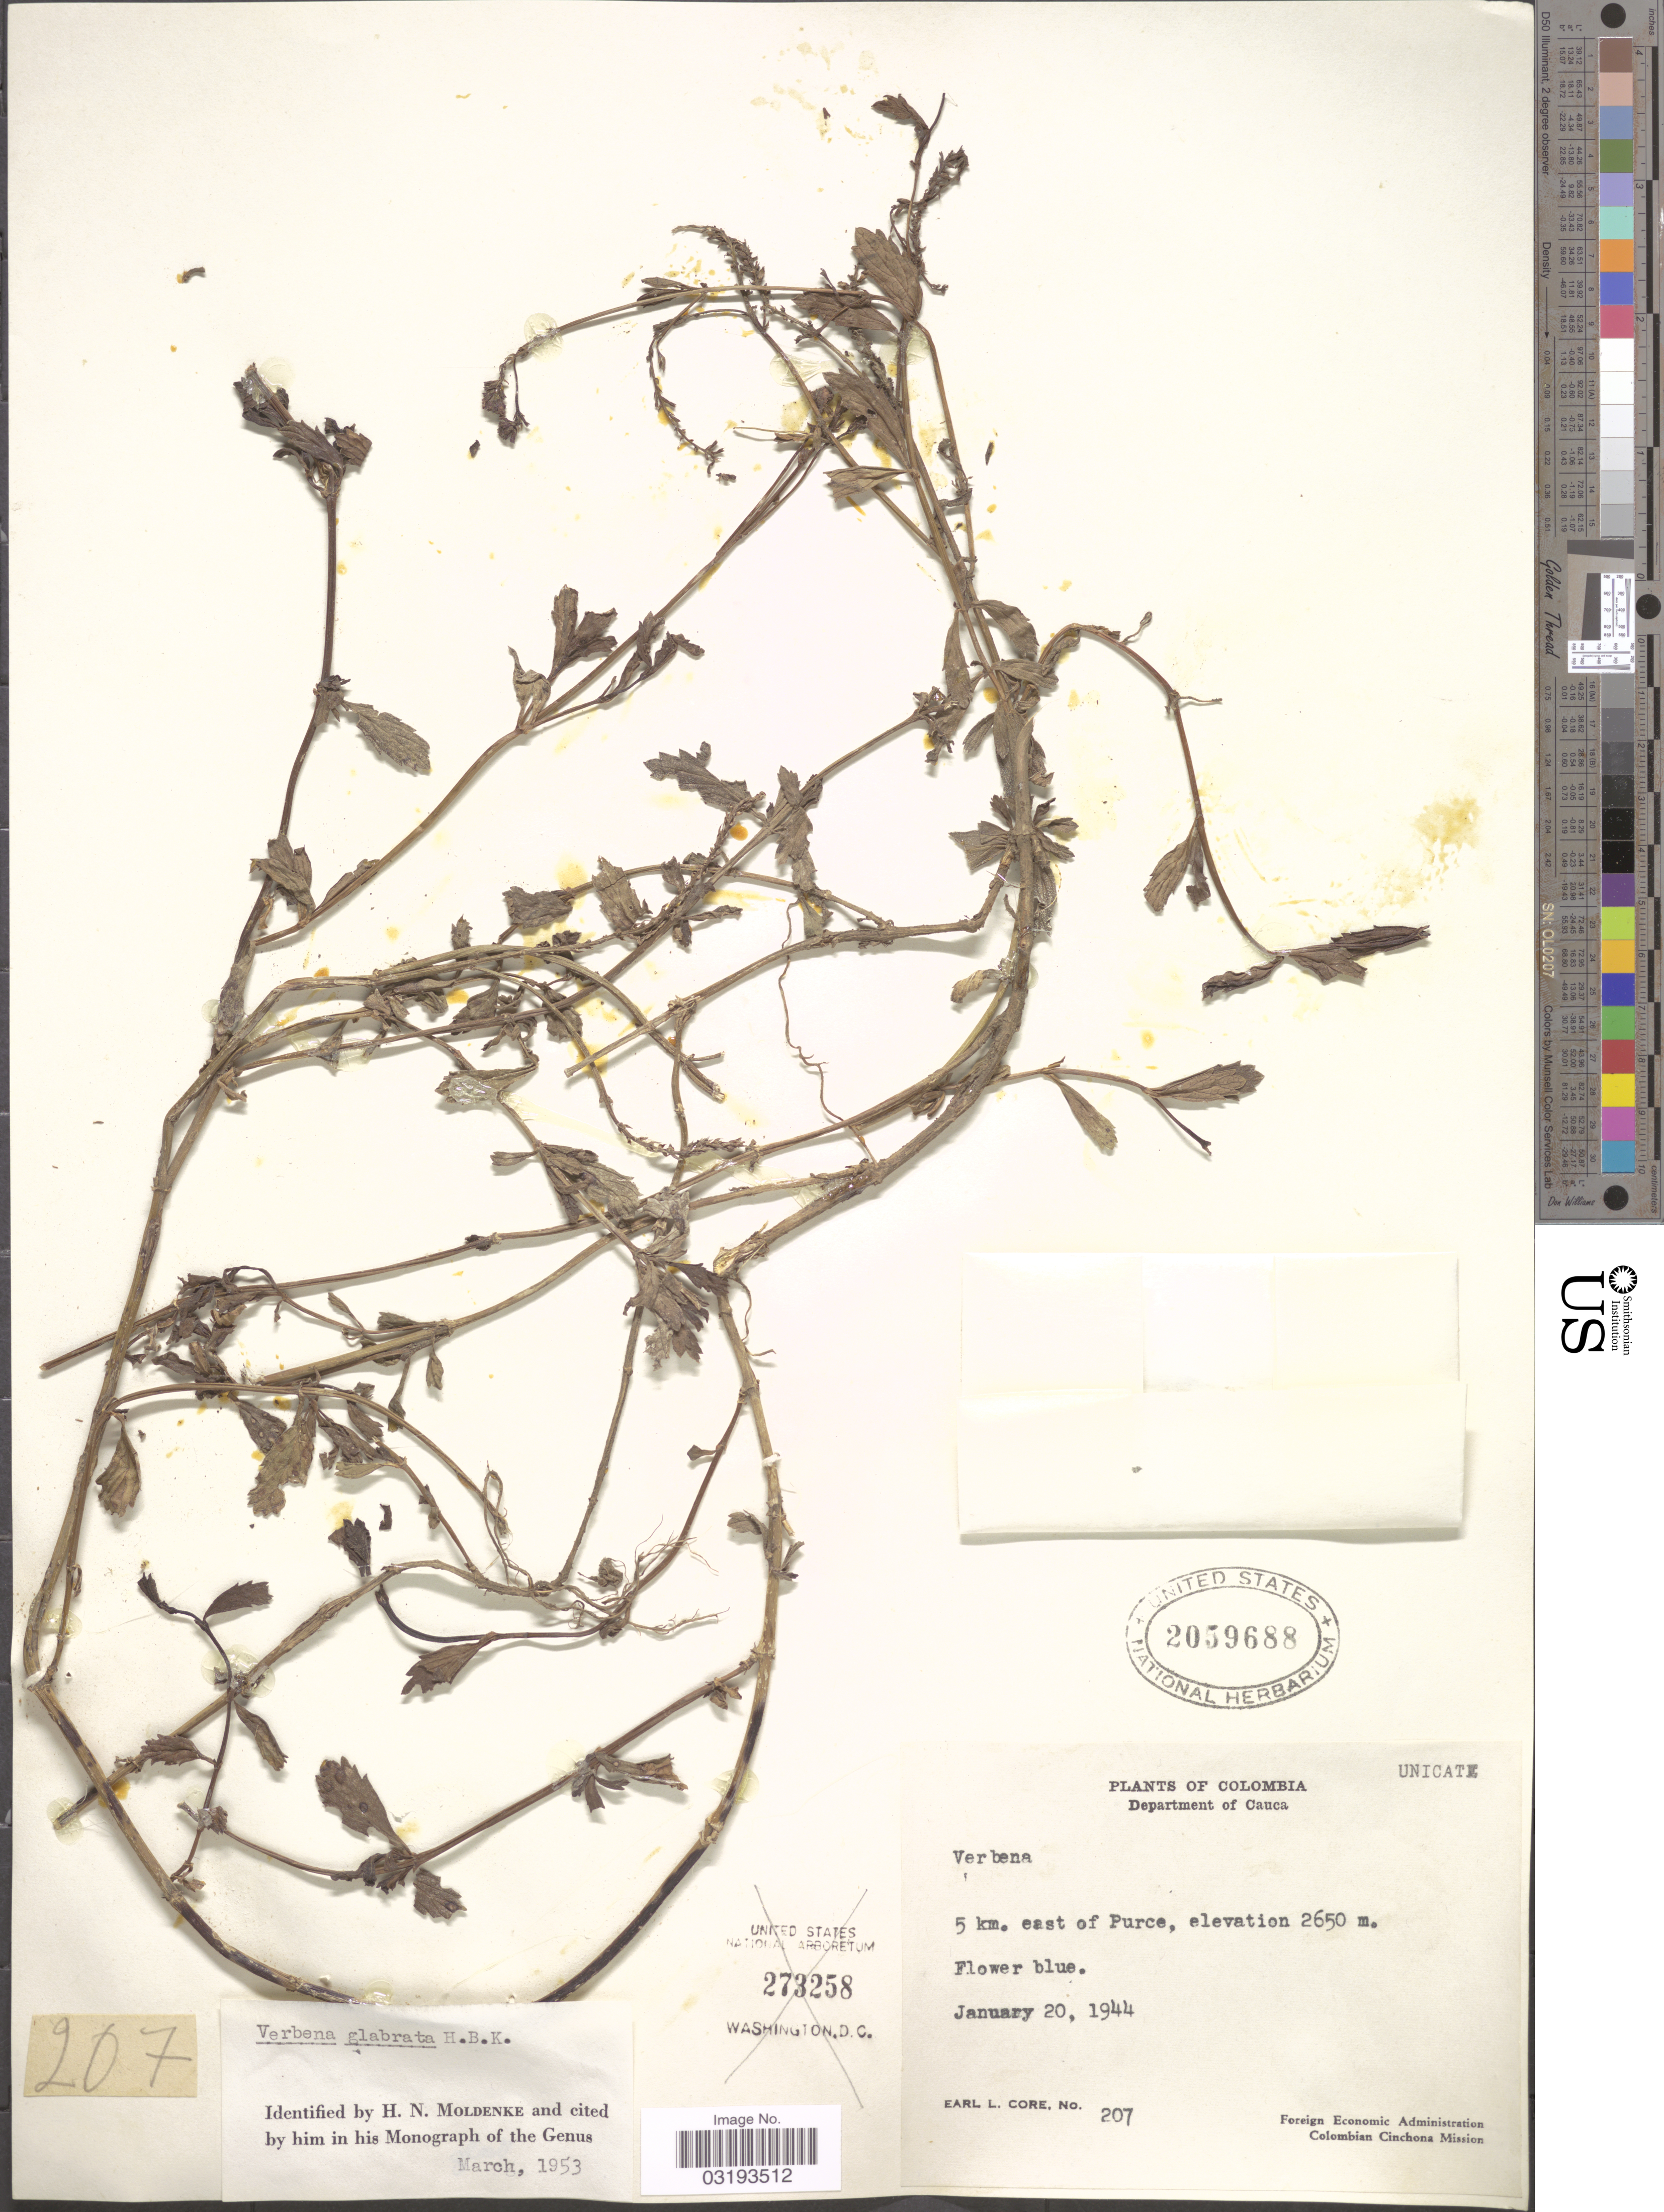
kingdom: Plantae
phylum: Tracheophyta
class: Magnoliopsida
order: Lamiales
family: Verbenaceae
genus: Verbena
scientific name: Verbena glabrata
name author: Kunth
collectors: E. L. Core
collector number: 207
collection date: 1944-01-20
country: Colombia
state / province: Cauca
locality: Department of Cauca. 5 km. east of Purce.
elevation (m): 2650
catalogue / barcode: US 2059688